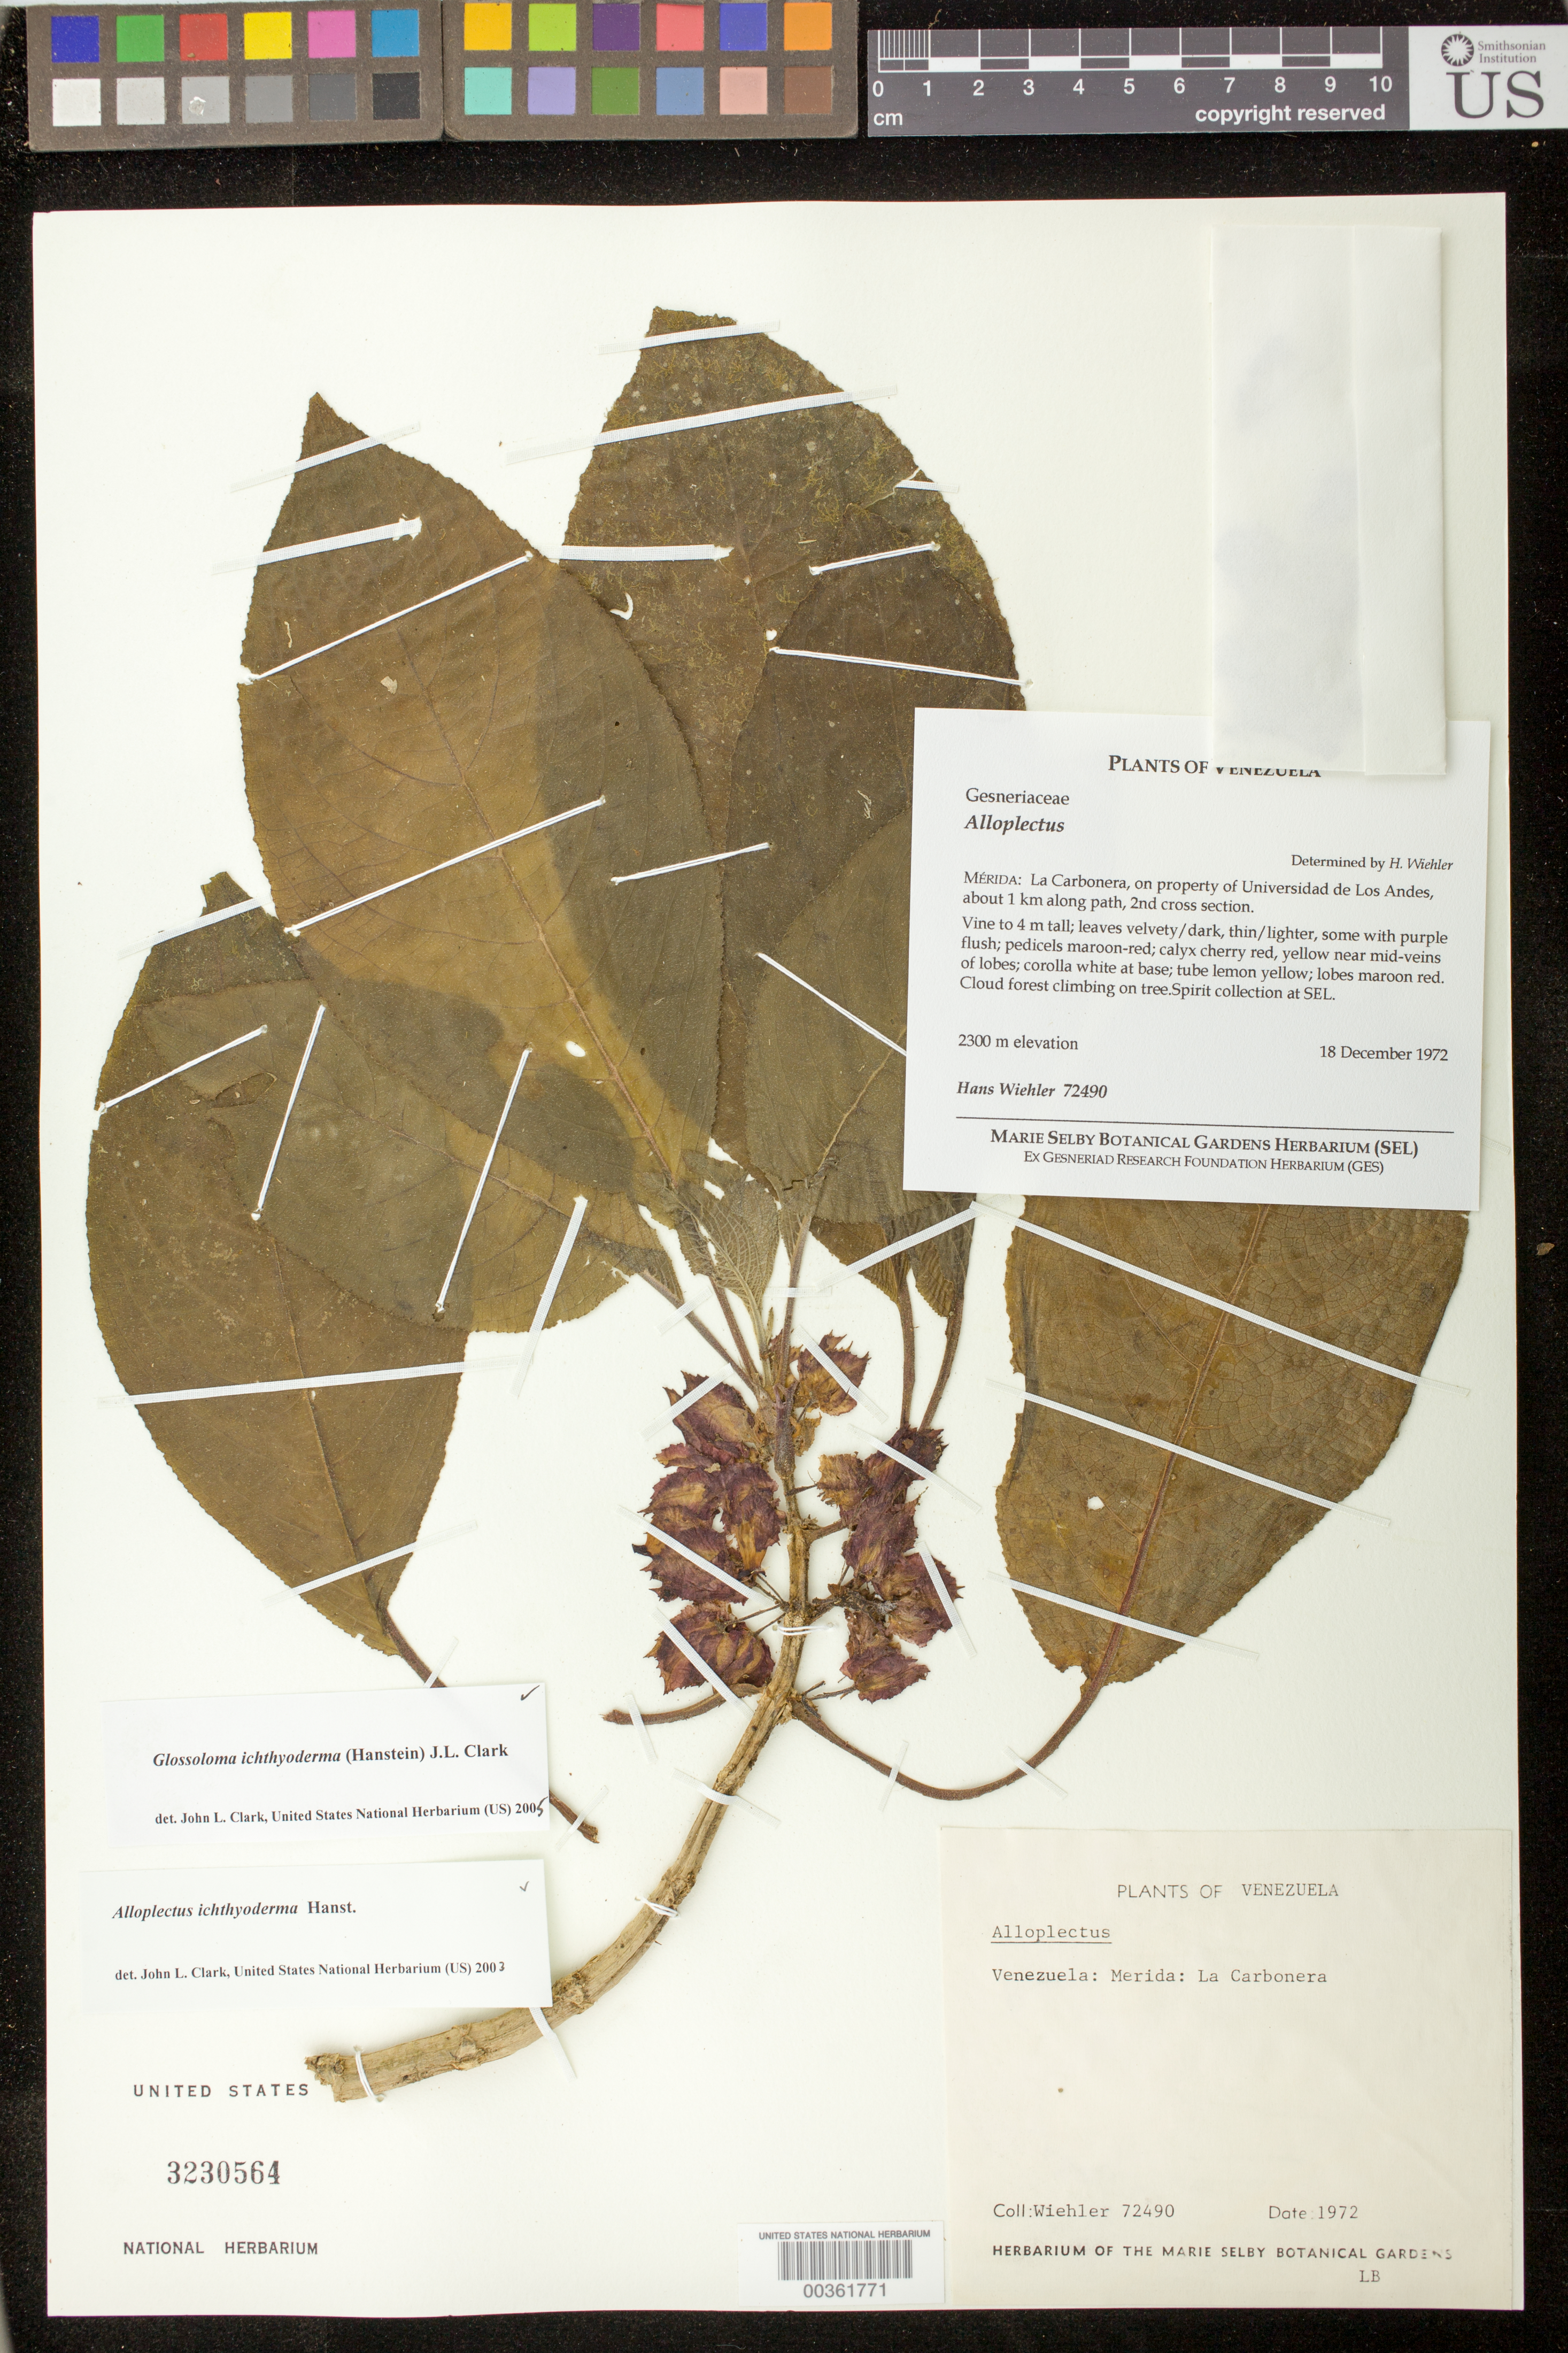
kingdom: Plantae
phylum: Tracheophyta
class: Magnoliopsida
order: Lamiales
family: Gesneriaceae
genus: Glossoloma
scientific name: Glossoloma ichthyoderma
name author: (Hanst.) J.L. Clark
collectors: H. J. Wiehler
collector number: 72490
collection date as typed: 1972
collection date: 1972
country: Venezuela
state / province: Mérida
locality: La Carbonera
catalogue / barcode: US 3230564